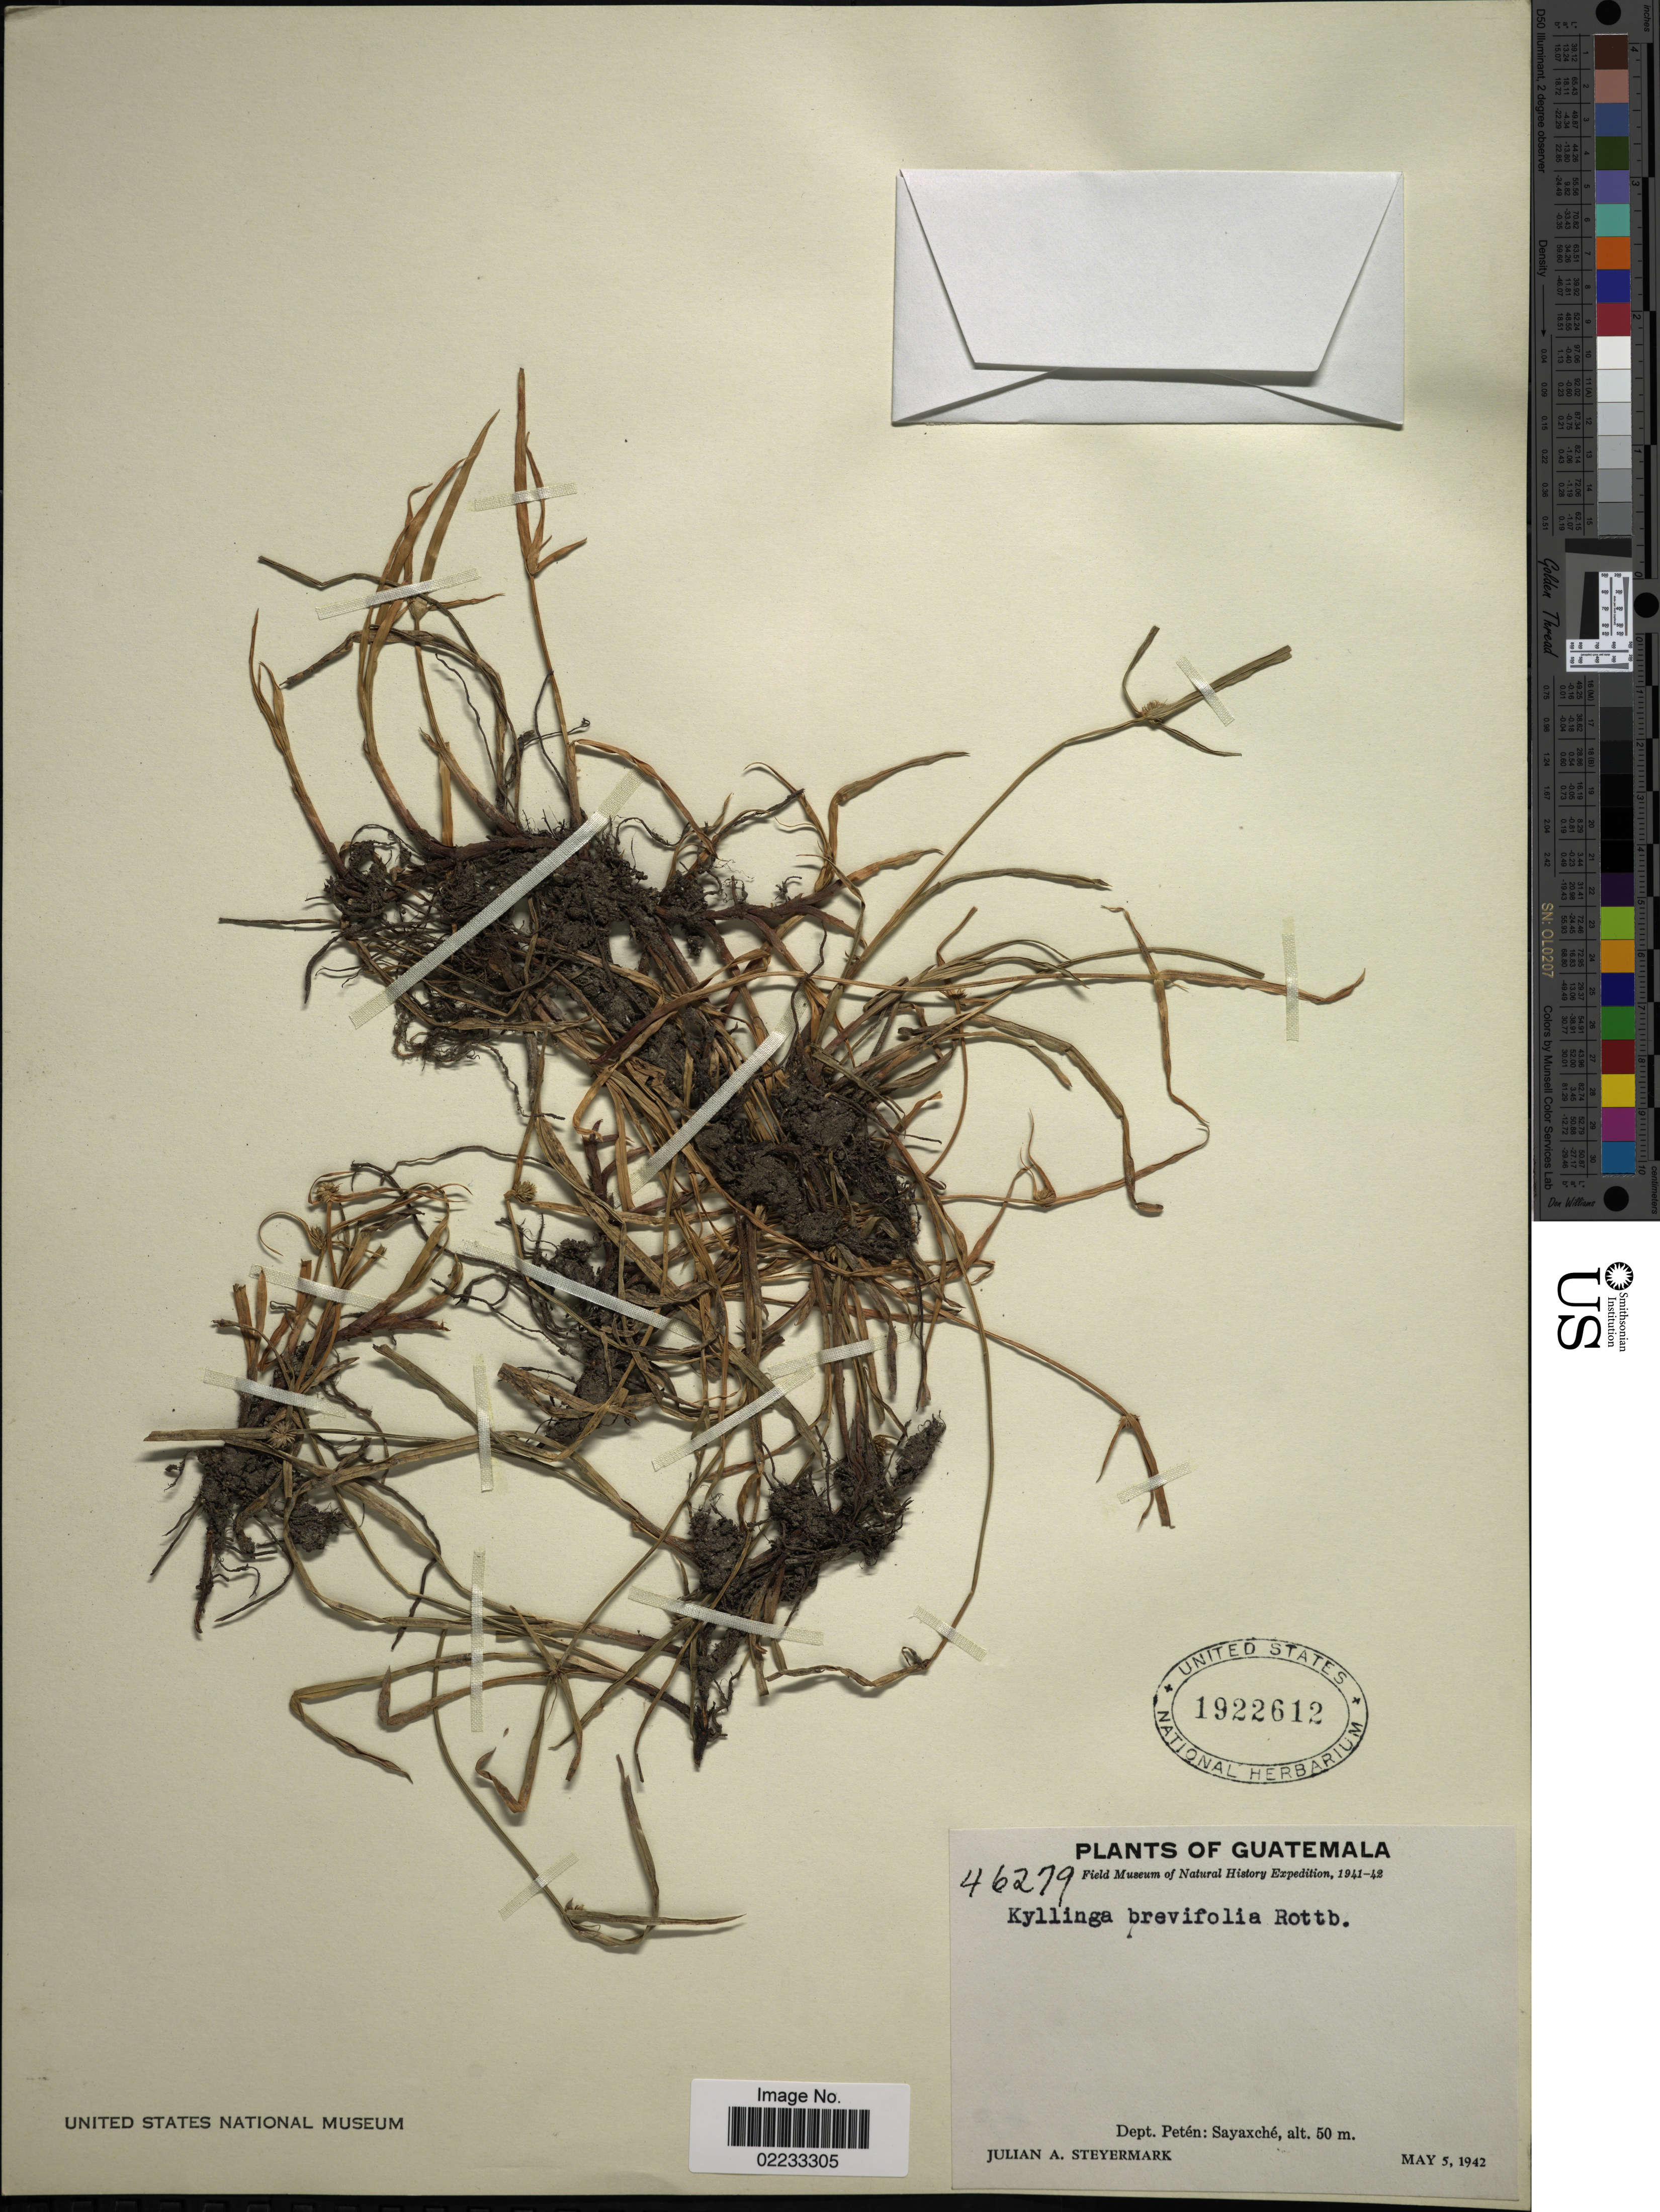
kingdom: Plantae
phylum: Tracheophyta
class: Liliopsida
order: Poales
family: Cyperaceae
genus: Cyperus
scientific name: Cyperus brevifolius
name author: (Rottb.) Hassk.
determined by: Strong, M. T., (US), Smithsonian Institution - National Museum of Natural History (UNITED STATES)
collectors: J. Steyermark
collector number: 46279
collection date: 1942-05-05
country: Guatemala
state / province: El Petén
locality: Peten: Sayaxche.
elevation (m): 50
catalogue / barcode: US 1922612